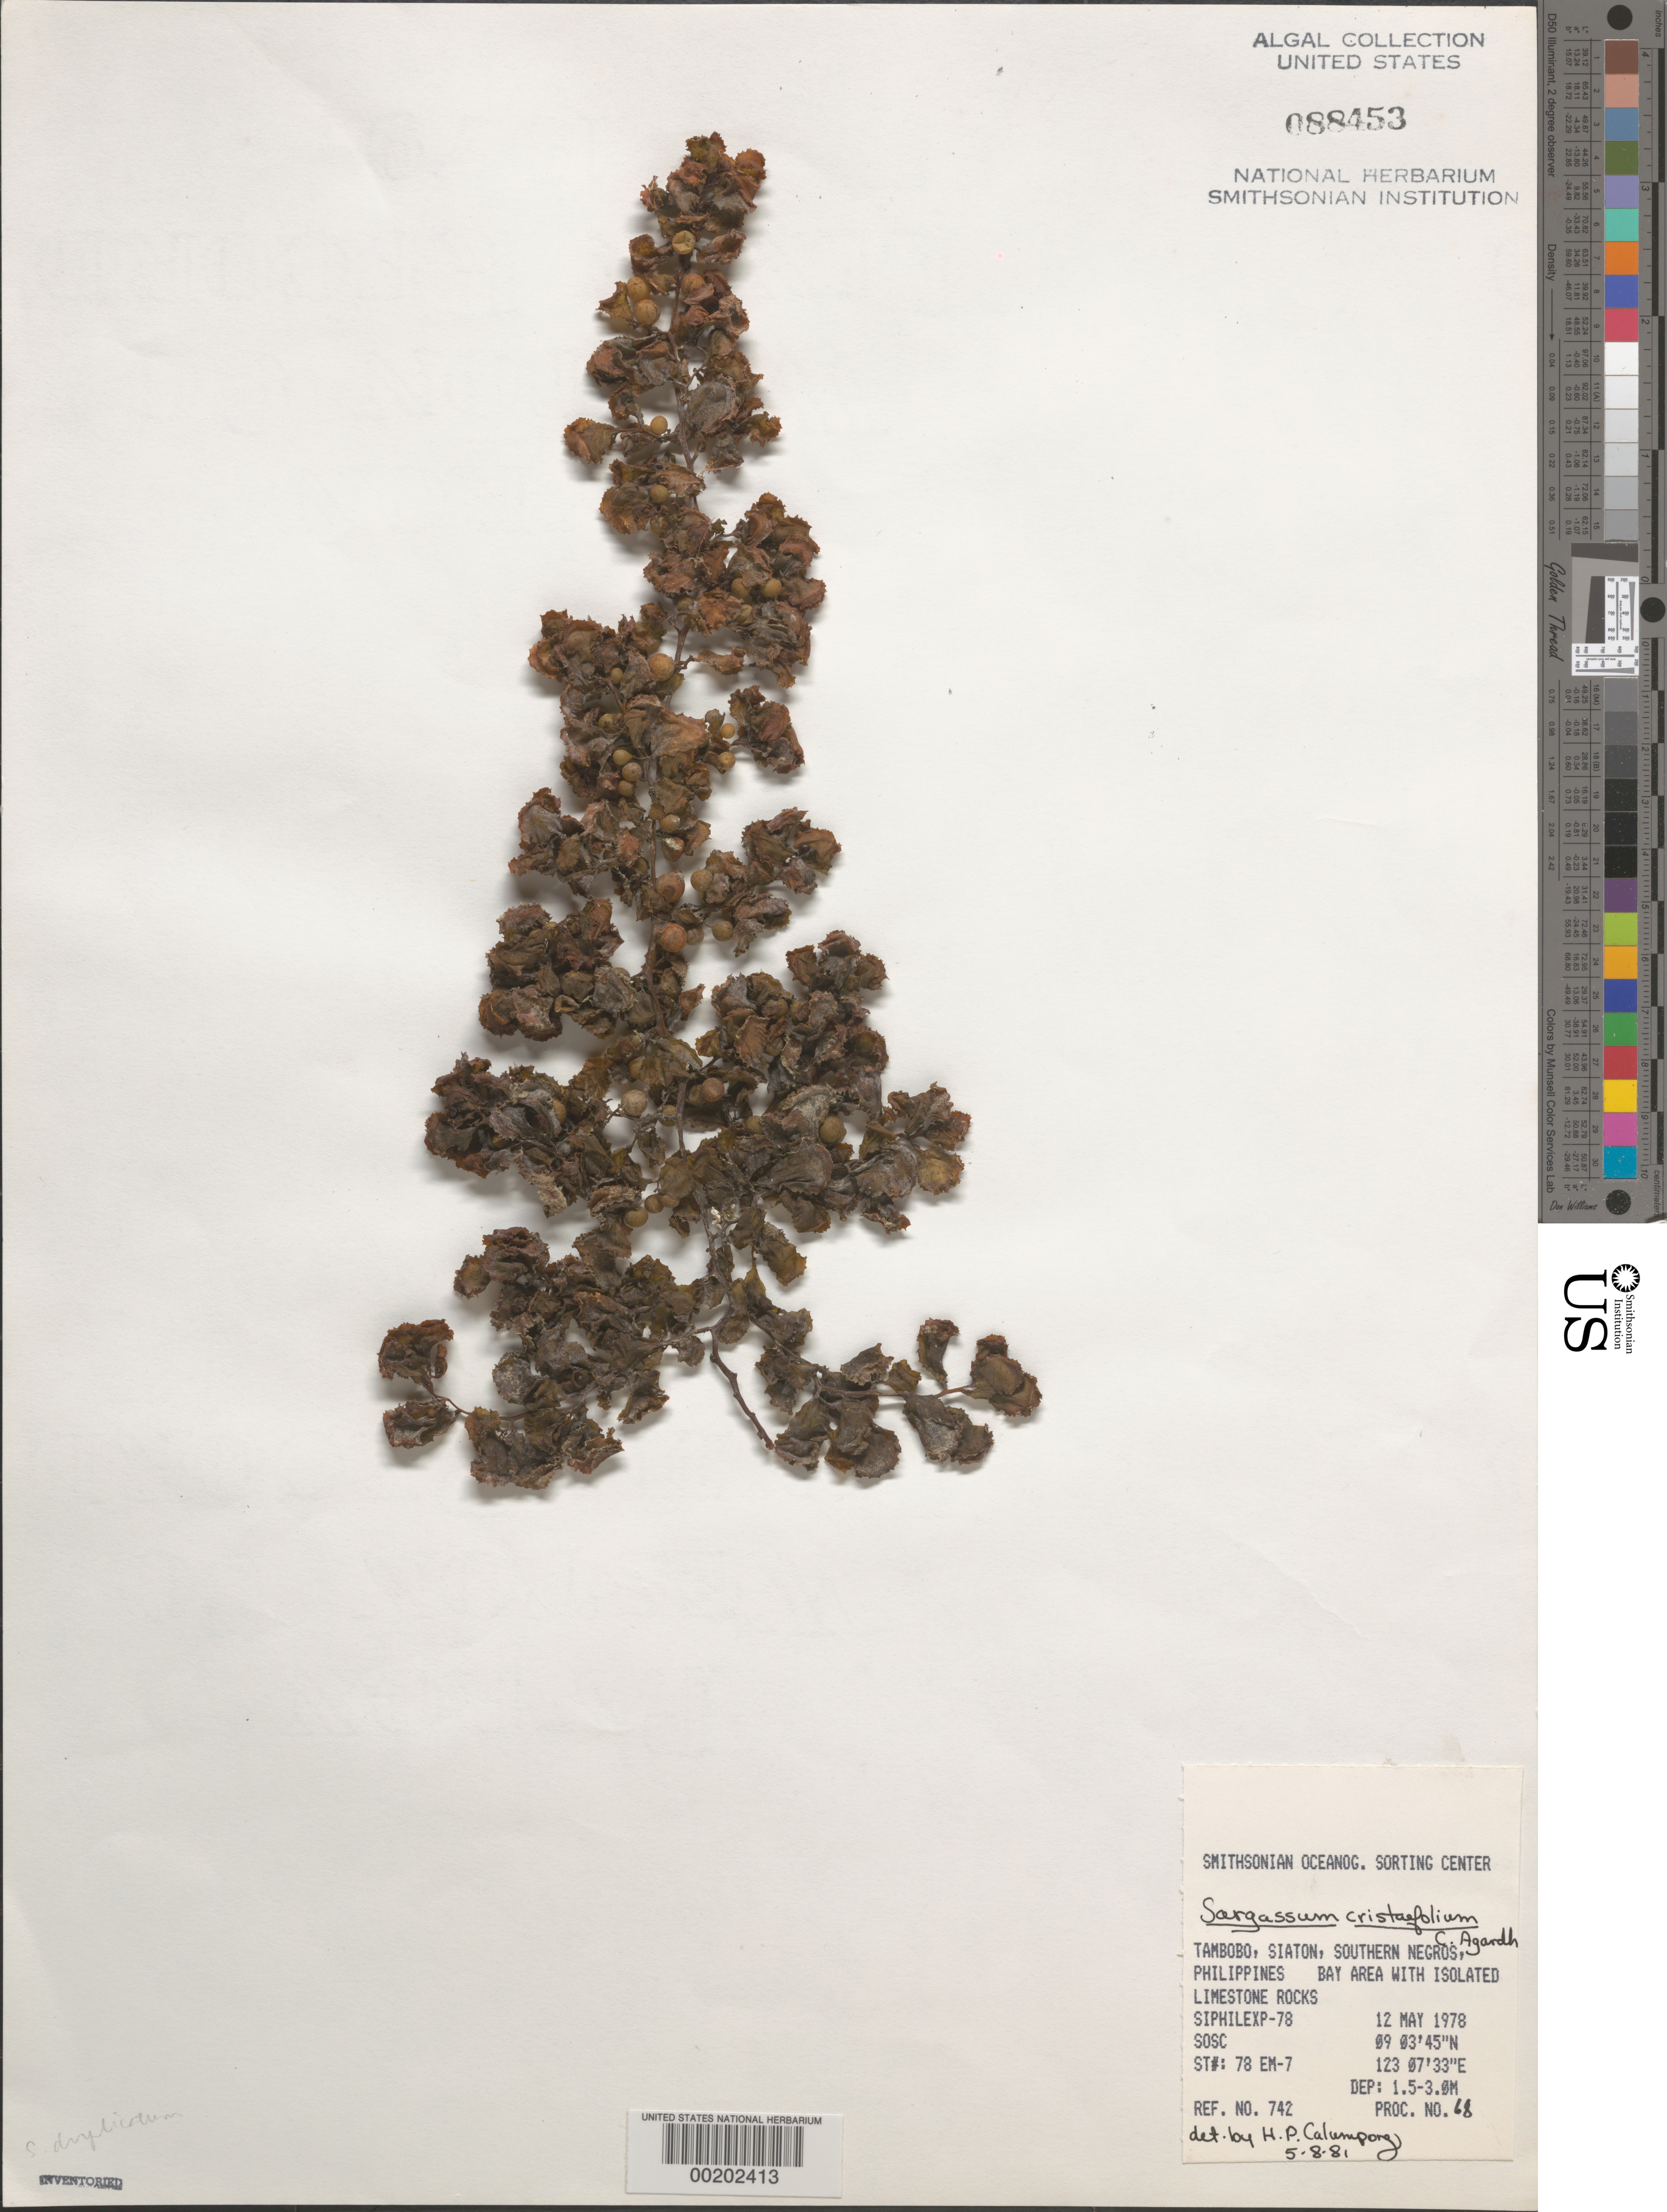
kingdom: Chromista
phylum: Ochrophyta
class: Phaeophyceae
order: Fucales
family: Sargassaceae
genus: Sargassum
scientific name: Sargassum ilicifolium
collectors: SOSC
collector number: Station 78 EM-7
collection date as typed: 12 May 1978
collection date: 1978-05-12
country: Philippines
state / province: Central Visayas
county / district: Negros Oriental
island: Negros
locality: Tambobo, Siaton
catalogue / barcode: US 88453